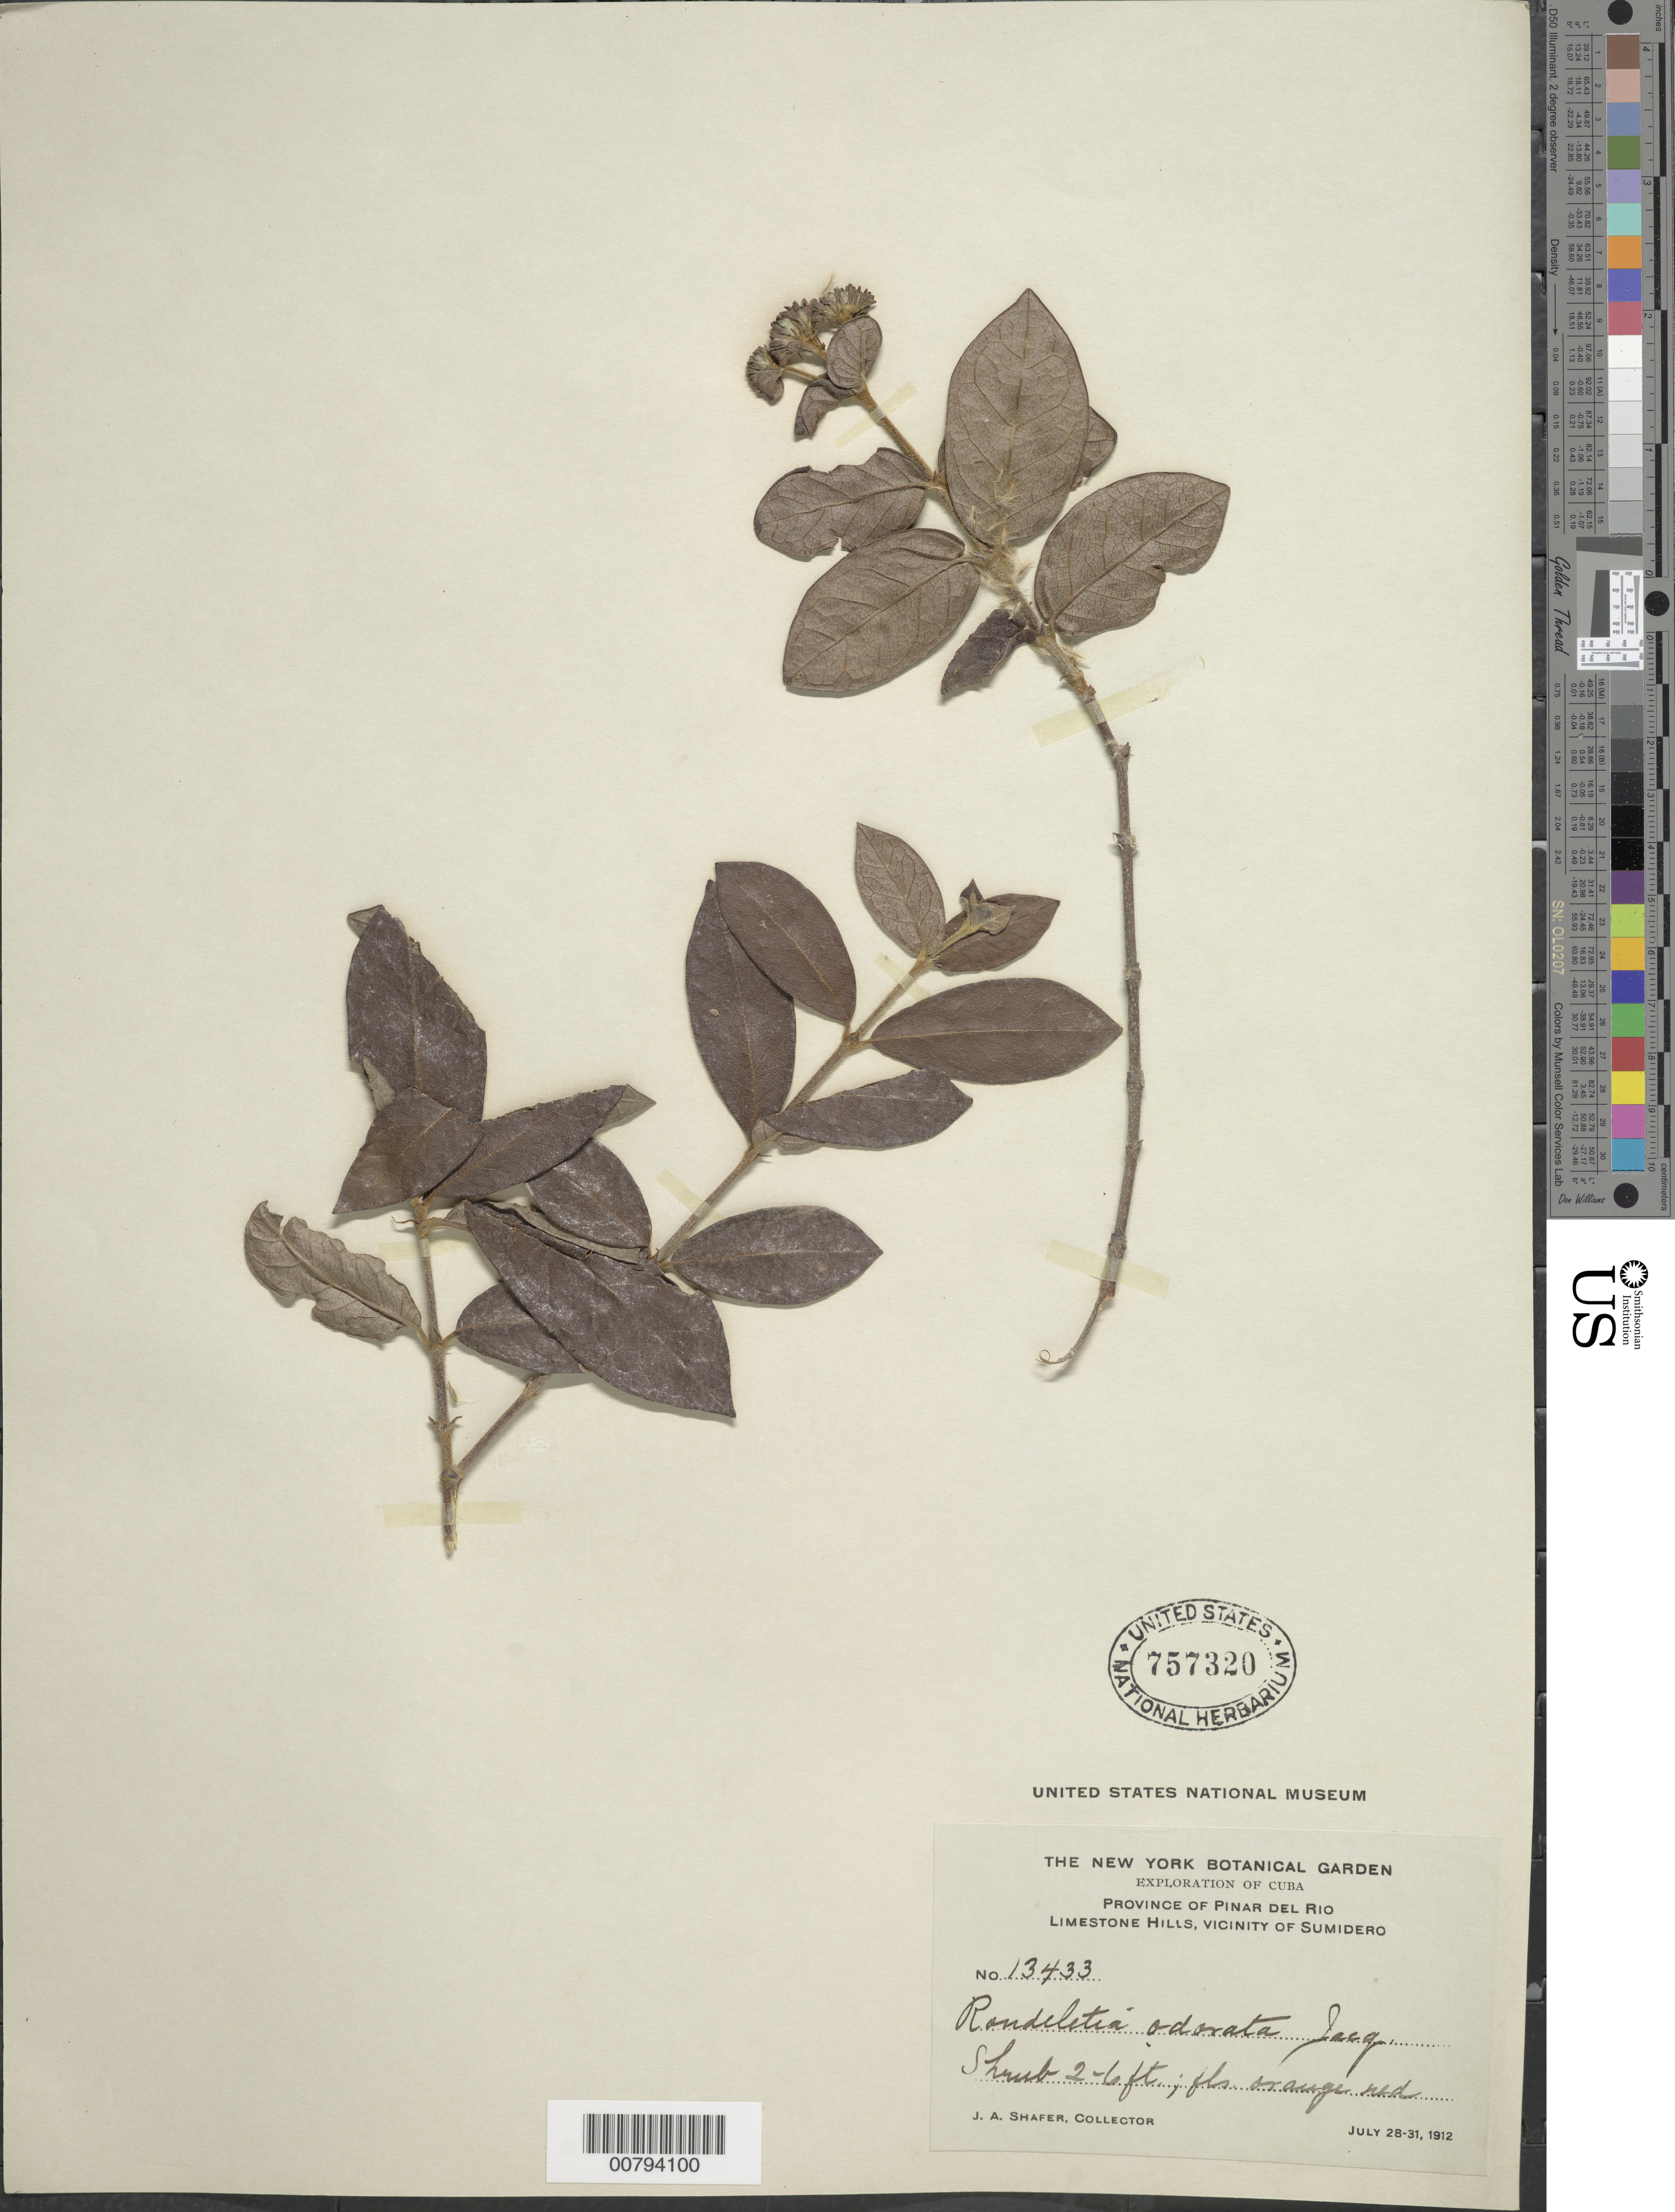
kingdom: Plantae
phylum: Tracheophyta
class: Magnoliopsida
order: Gentianales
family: Rubiaceae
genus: Rondeletia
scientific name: Rondeletia odorata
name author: Jacq.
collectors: J. A. Shafer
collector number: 13433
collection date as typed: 28 Jul 1912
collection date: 1912-07-28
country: Cuba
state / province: Pinar del Río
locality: Hills, vicinity of Sumidero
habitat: Limestone hills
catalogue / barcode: US 757320